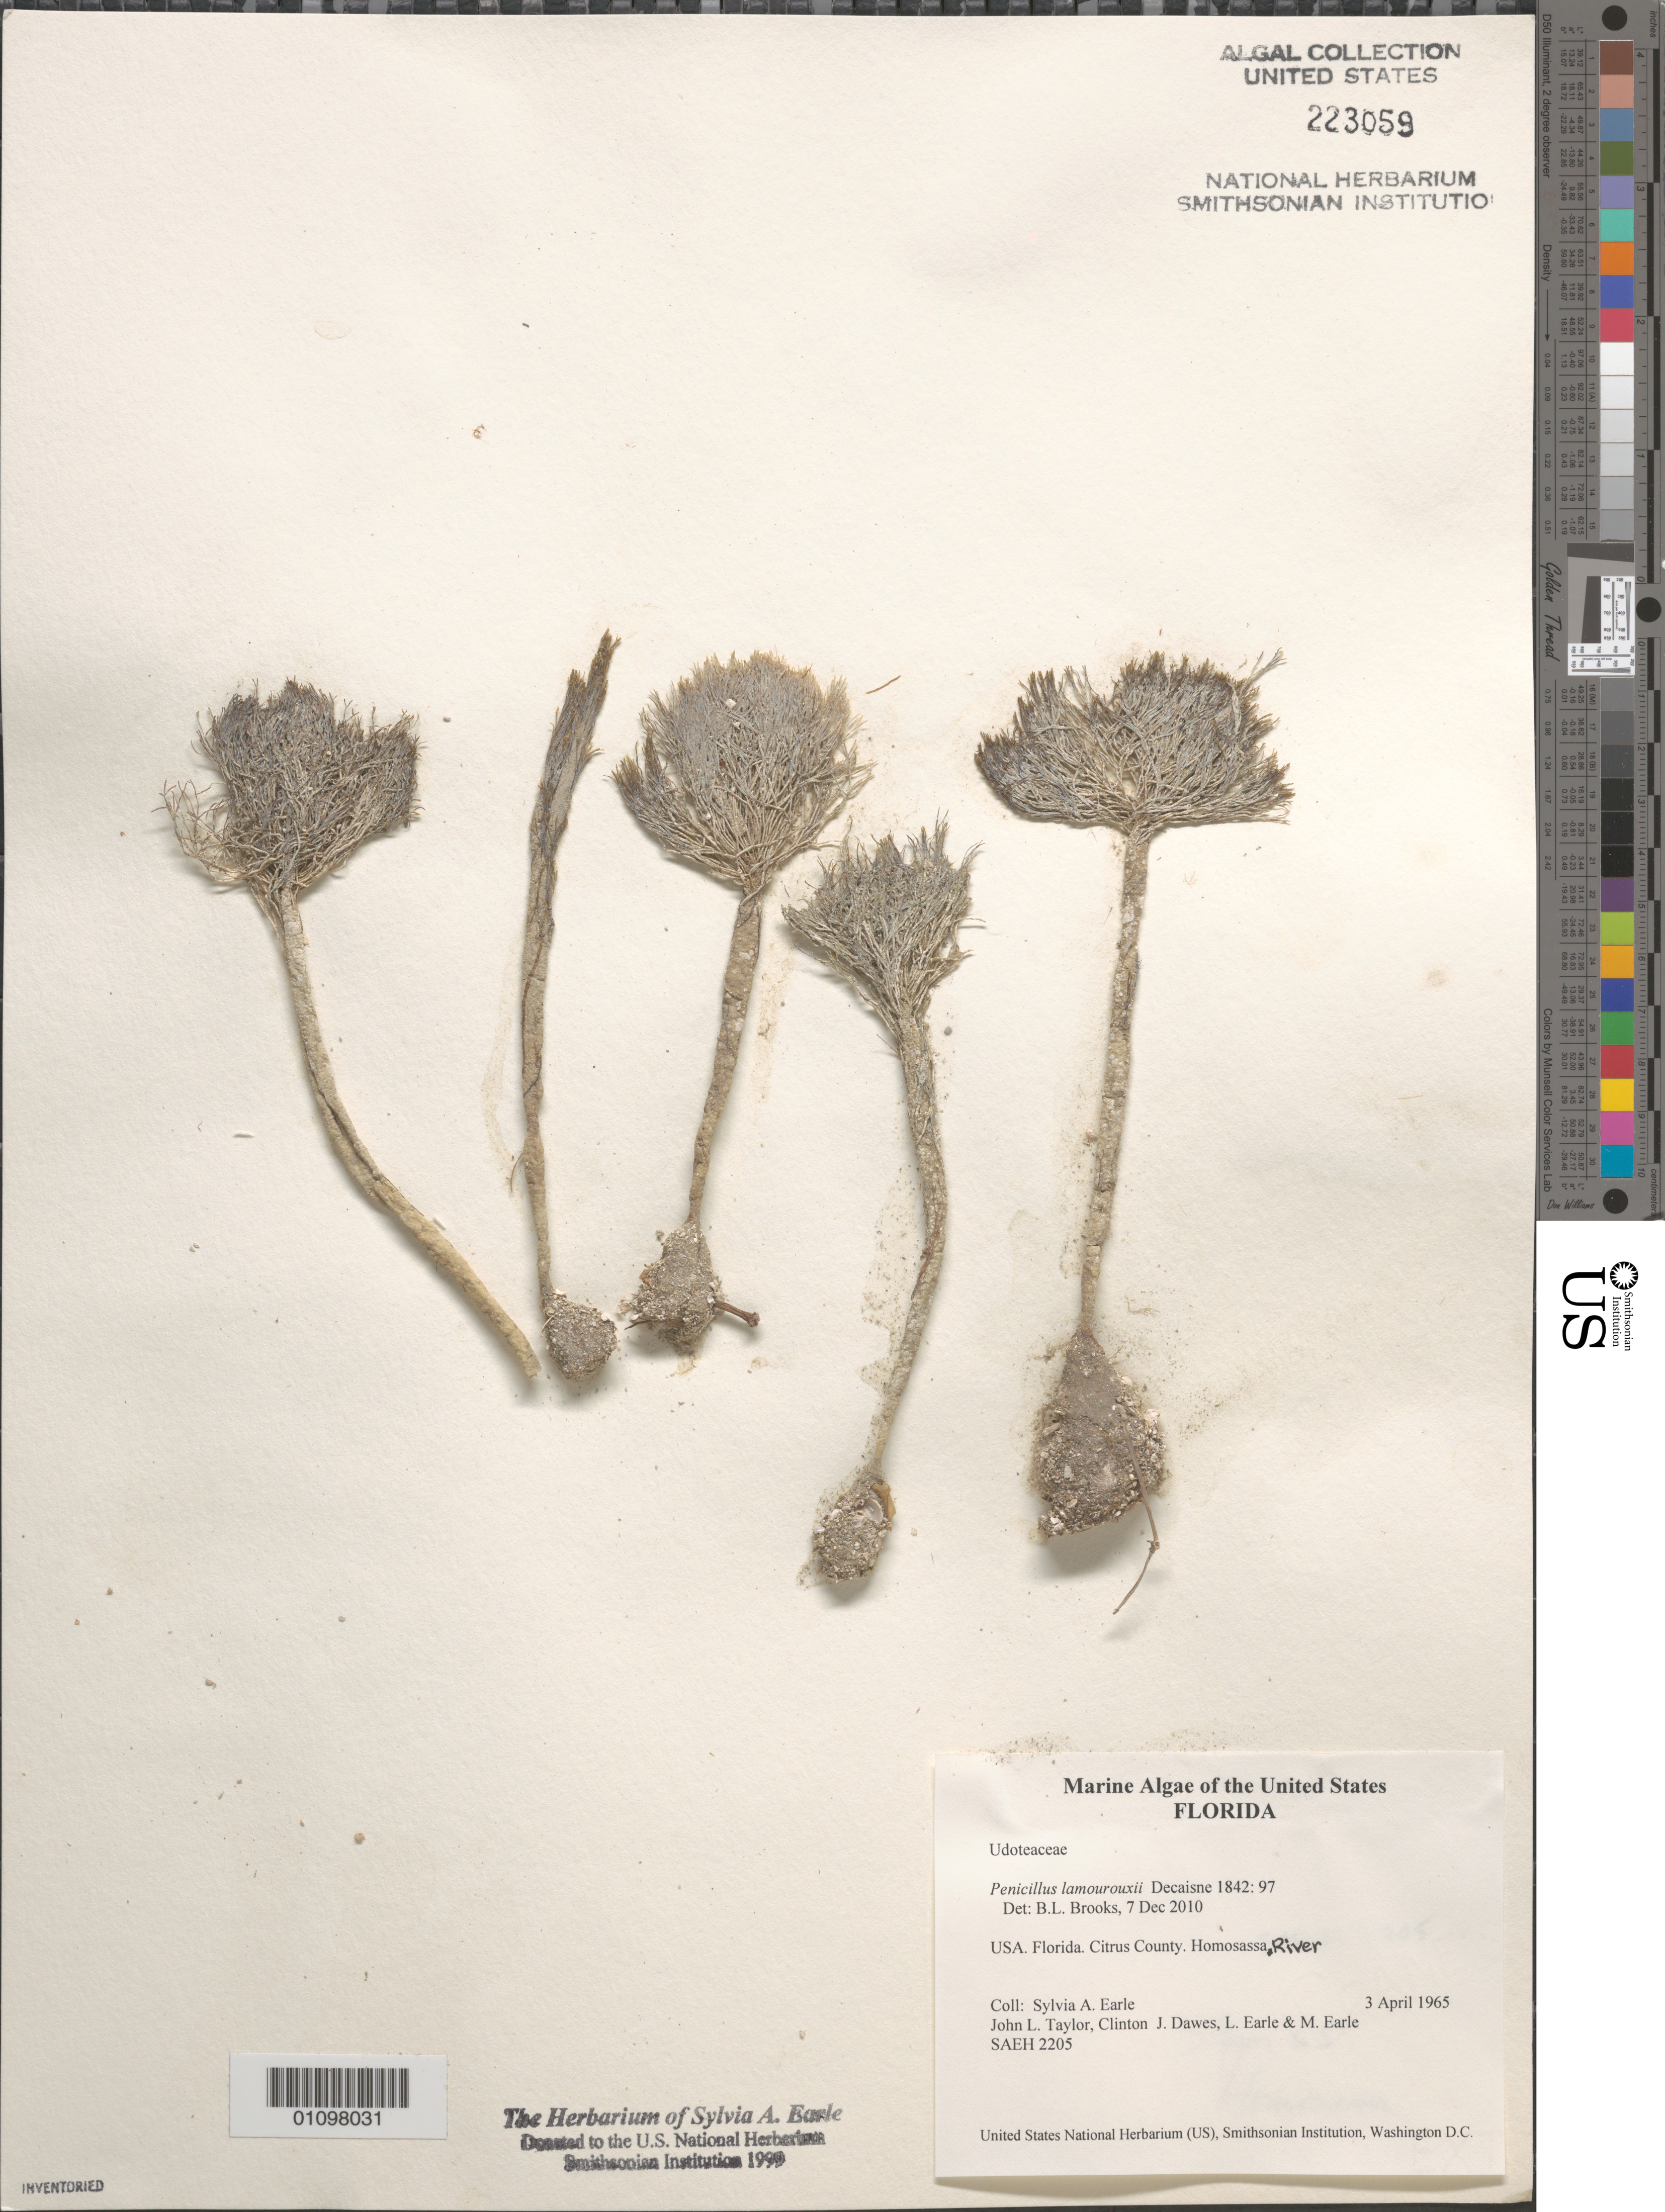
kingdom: Plantae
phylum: Chlorophyta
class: Ulvophyceae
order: Bryopsidales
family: Udoteaceae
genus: Penicillus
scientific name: Penicillus lamourouxii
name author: Decne.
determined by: Brooks, B. L., (BOT), Smithsonian Institution - National Museum of Natural History (UNITED STATES)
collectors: S. A. Earle, J. L. Taylor, C. Dawes, L. Earle & M. Earle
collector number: SAEH 2205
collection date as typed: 03 Apr 1965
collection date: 1965-04-03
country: United States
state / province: Florida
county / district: Citrus County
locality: Homosassa River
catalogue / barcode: US 223059